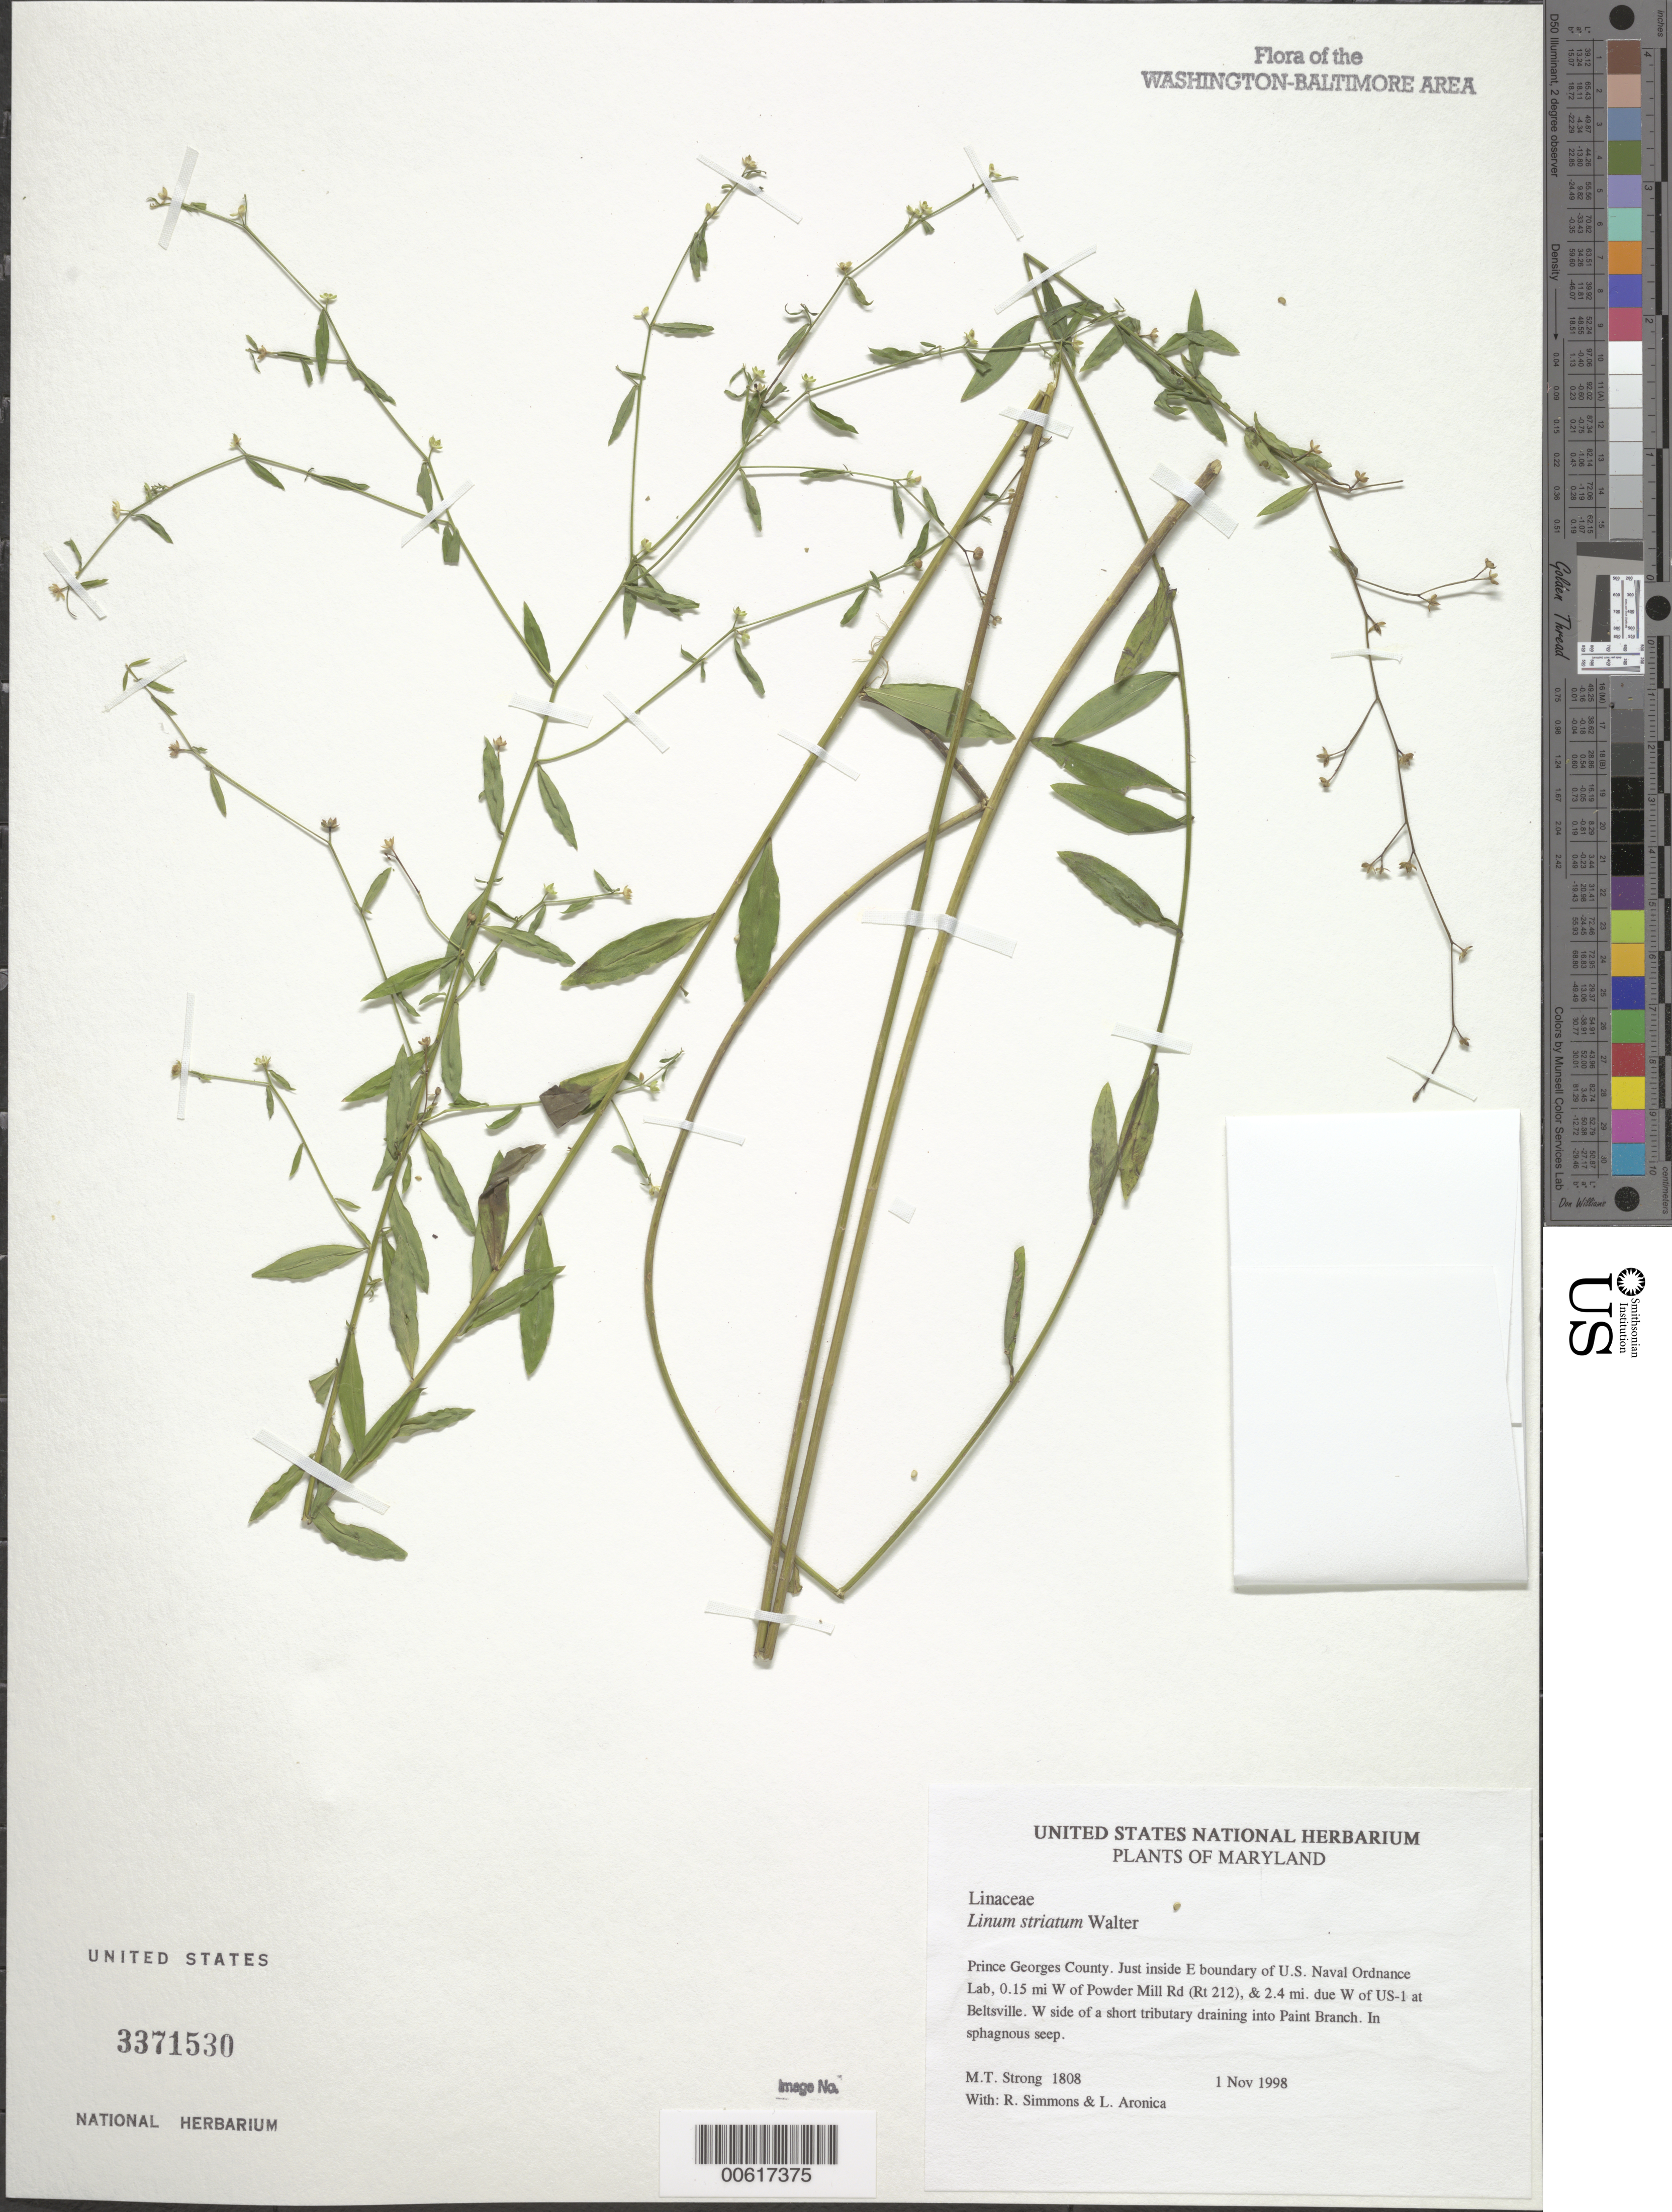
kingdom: Plantae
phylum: Tracheophyta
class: Magnoliopsida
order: Malpighiales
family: Linaceae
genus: Linum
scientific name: Linum striatum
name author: Walter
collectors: M. T. Strong, R. Simmons & L. Aronica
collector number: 1808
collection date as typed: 01 Nov 1998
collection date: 1998-11-01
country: United States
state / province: Maryland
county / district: Prince George's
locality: Just inside E boundary of U.S. Naval Ordnance Lab, 0.15 mi W of Powder Mill Rd (Rt 212), & 2.4 mi. due W of US-1 at Beltsville.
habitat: W side of a short tributary draining into Paint Branch. In sphagnous seep.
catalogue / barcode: US 3371530